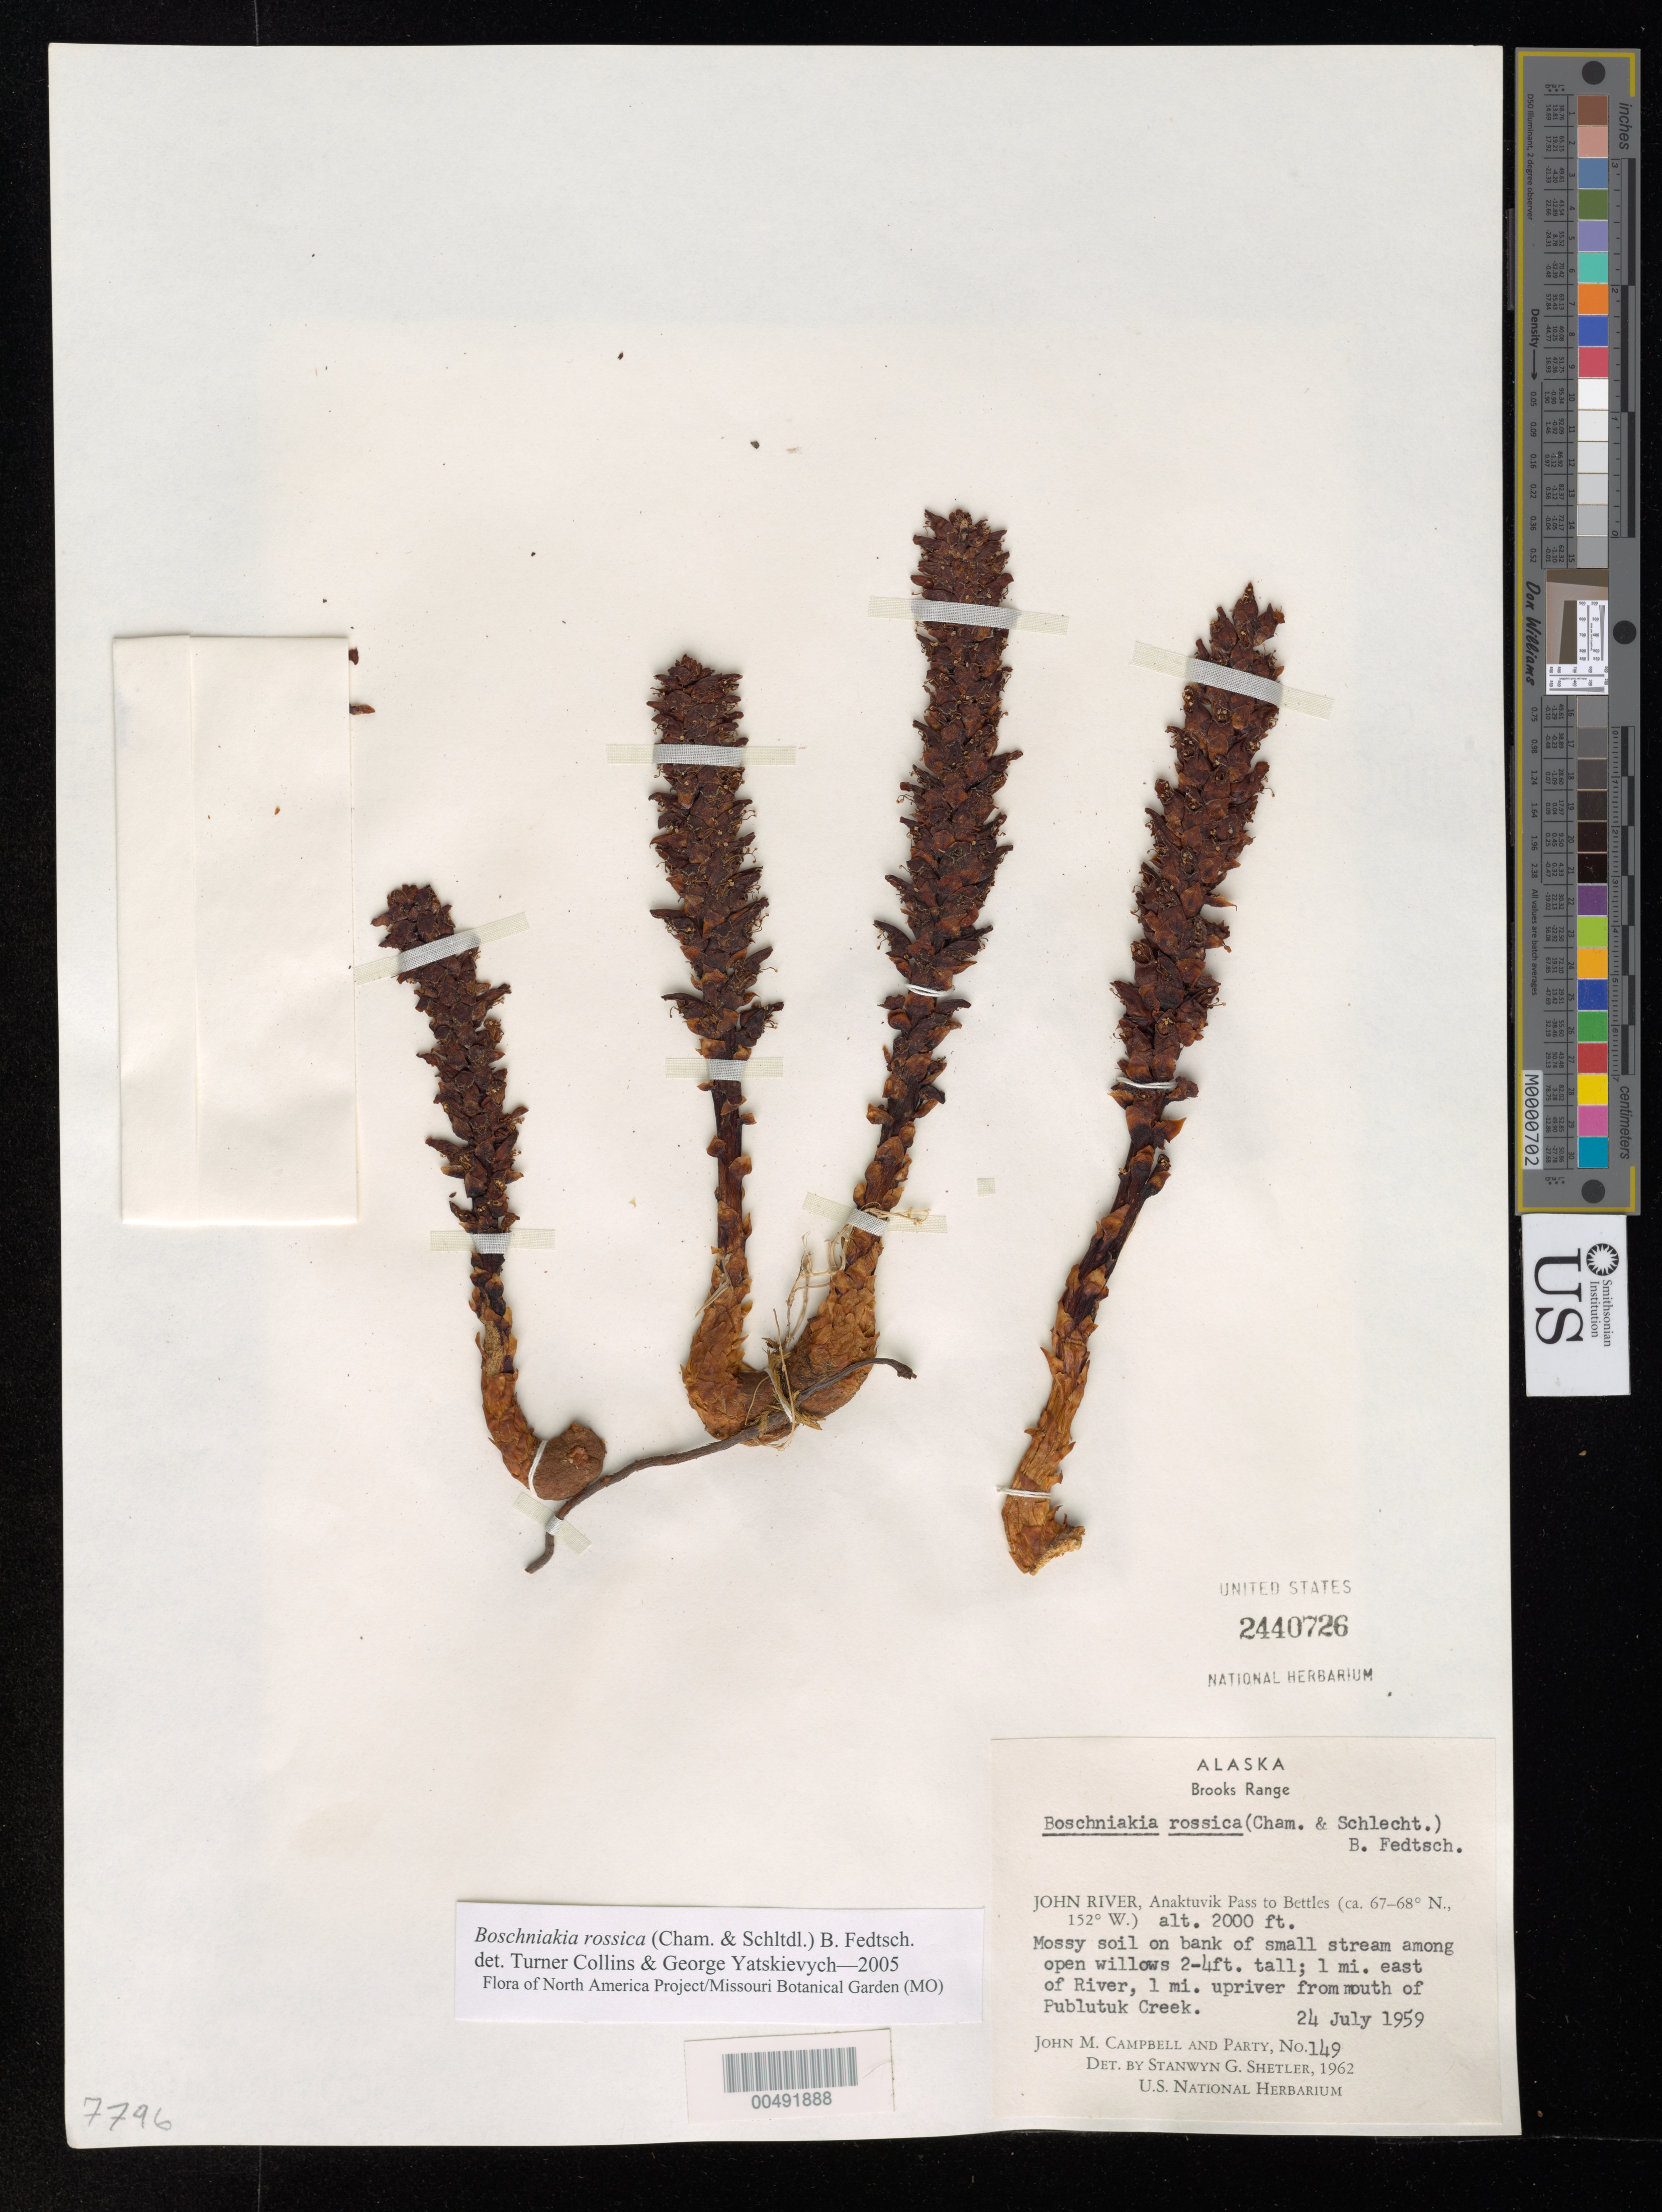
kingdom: Plantae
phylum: Tracheophyta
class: Magnoliopsida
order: Lamiales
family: Orobanchaceae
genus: Boschniakia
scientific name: Boschniakia rossica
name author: (Cham. & Schltdl.) B. Fedtsch.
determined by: Collins, L. T.; Yatskievych, G. A.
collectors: J. M. Campbell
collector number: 149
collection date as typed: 24 Jul 1959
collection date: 1959-07-24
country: United States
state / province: Alaska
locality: Brooks Range, 1 mi. E of John River, Anaktuvuk Pass to Bettles, 1 mi. upriver from mouth of Publutuk Creek (lat/long recorded as: lat=::: long=152:0:0:W)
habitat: mossy soil on bank of small stream among open willows, 2-4 ft. tall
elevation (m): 610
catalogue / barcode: US 2440726